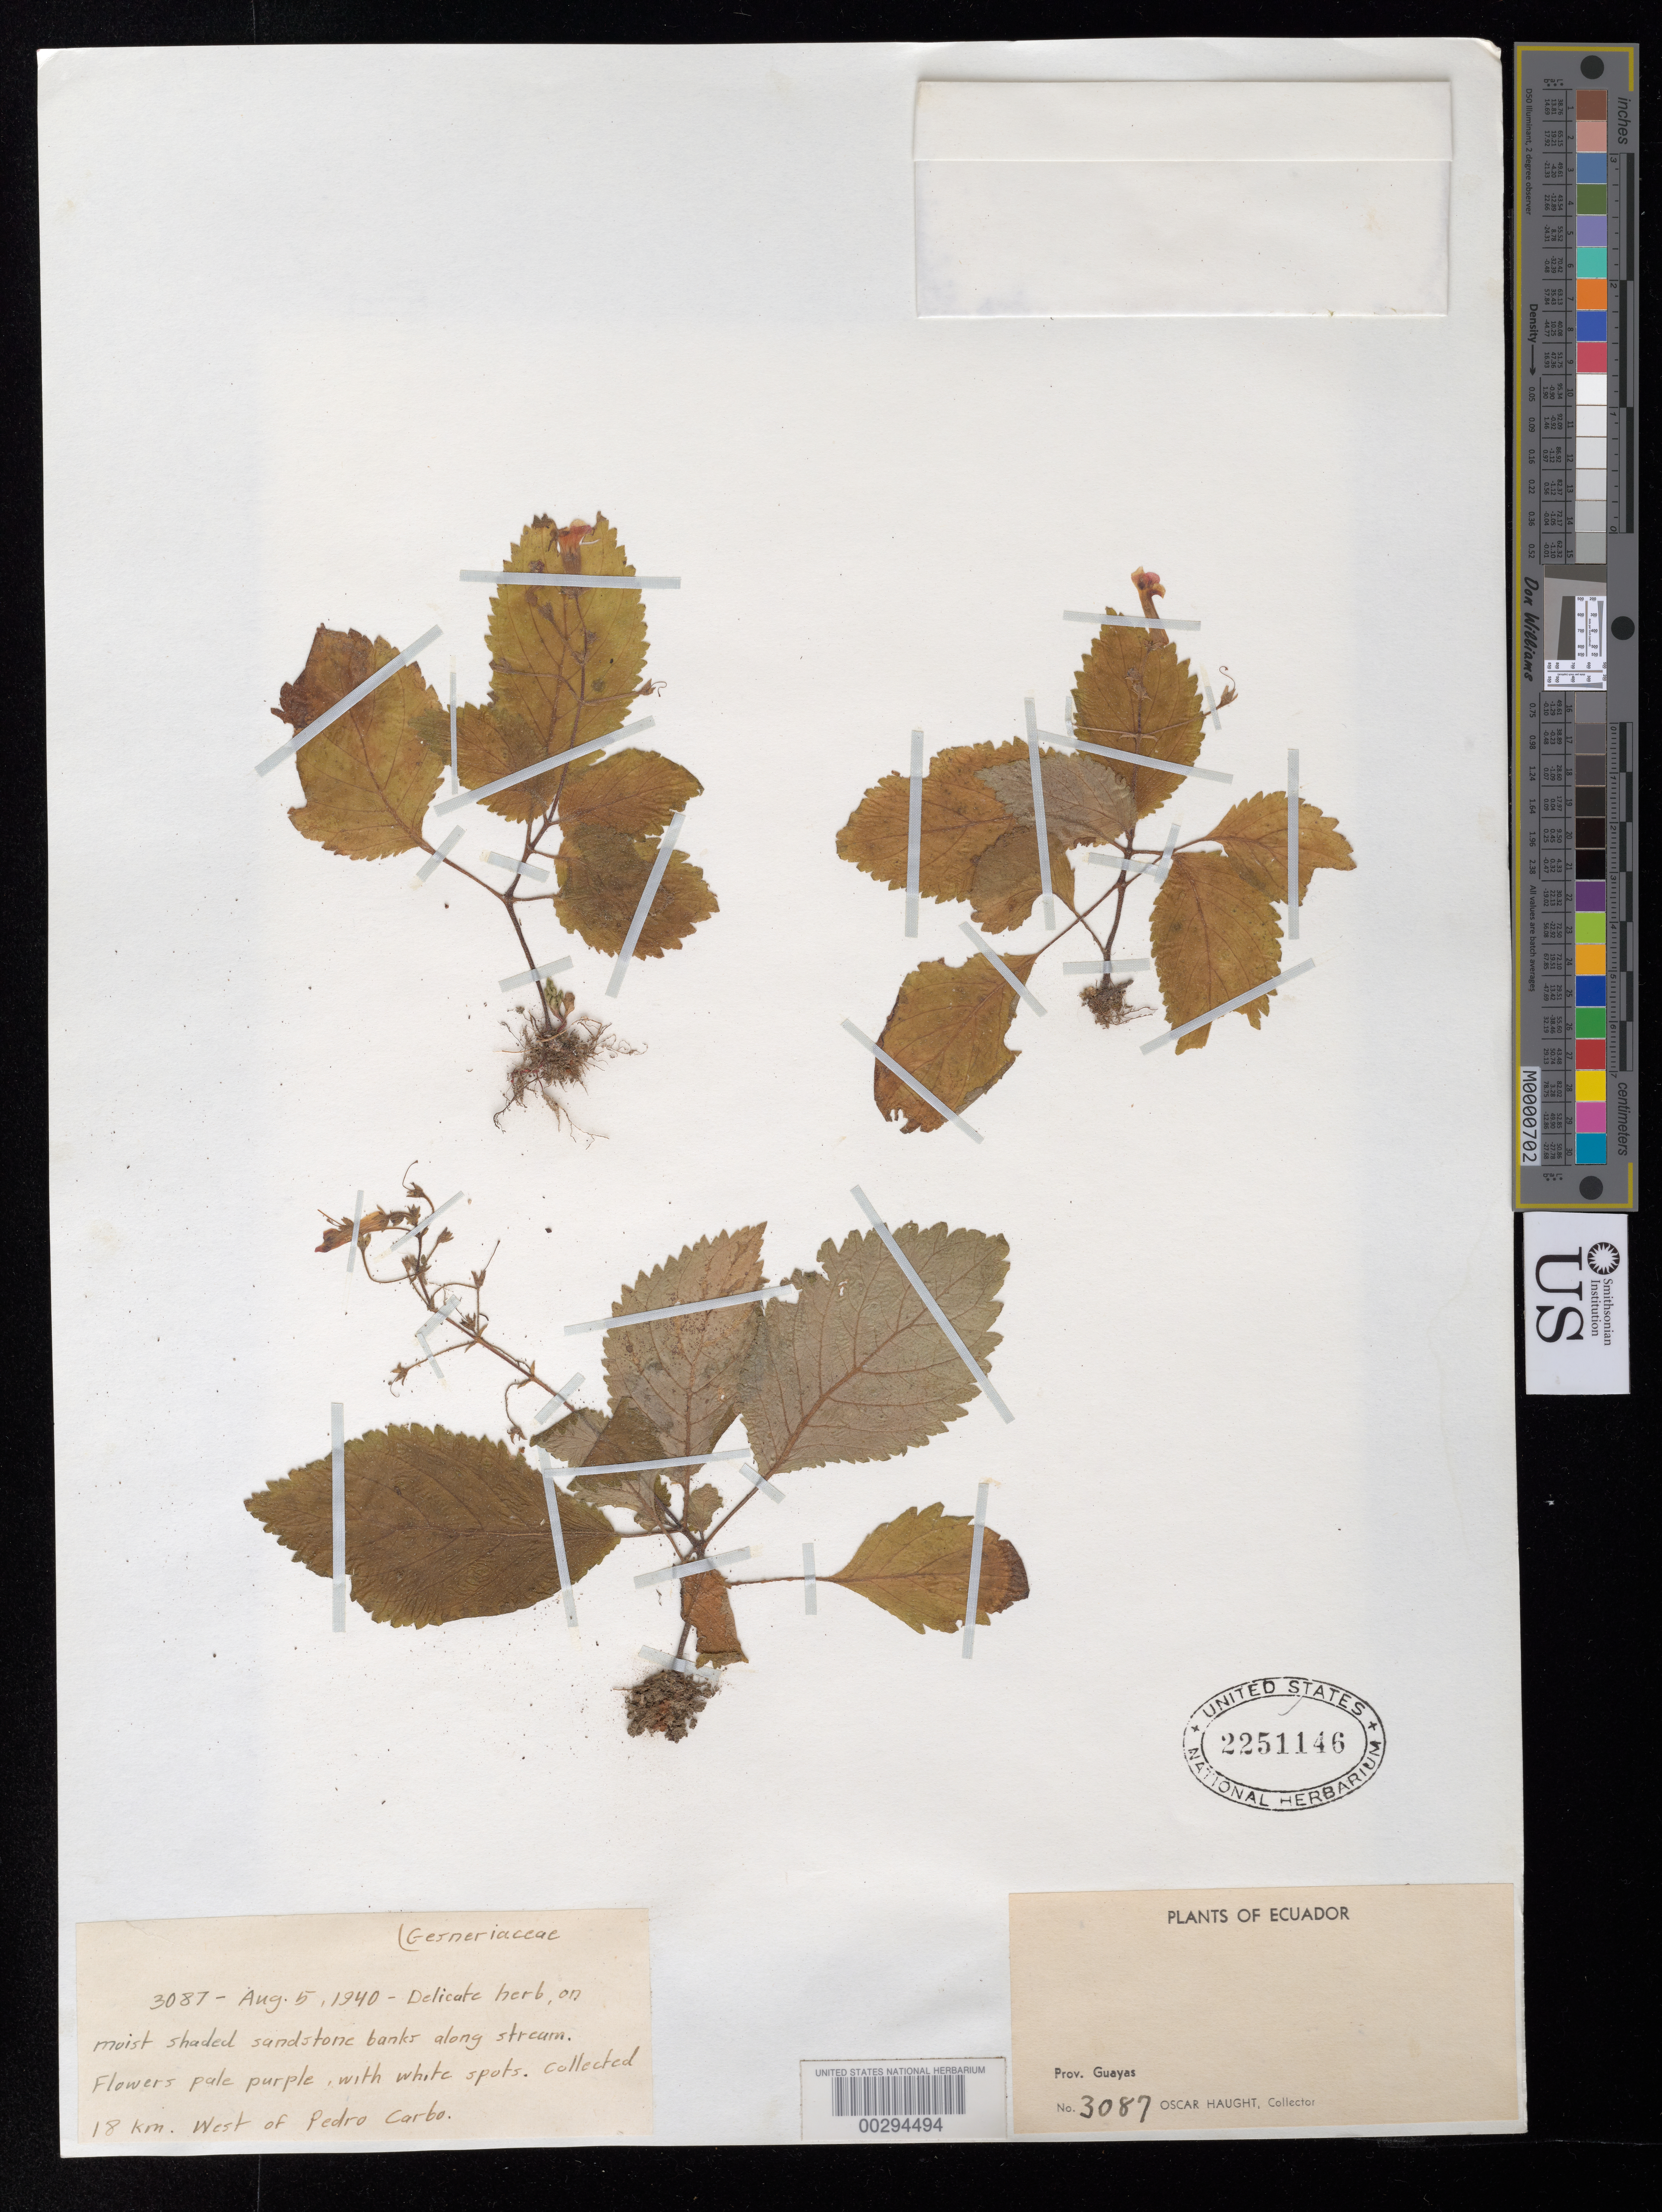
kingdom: Plantae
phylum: Tracheophyta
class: Magnoliopsida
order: Lamiales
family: Gesneriaceae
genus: Diastema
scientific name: Diastema sp.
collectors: O. L. Haught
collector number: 3087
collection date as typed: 05 Aug 1940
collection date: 1940-08-05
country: Ecuador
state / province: Guayas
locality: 18 km W of Pedro Carbo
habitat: Moist shaded sandstone banks along stream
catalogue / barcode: US 2251146